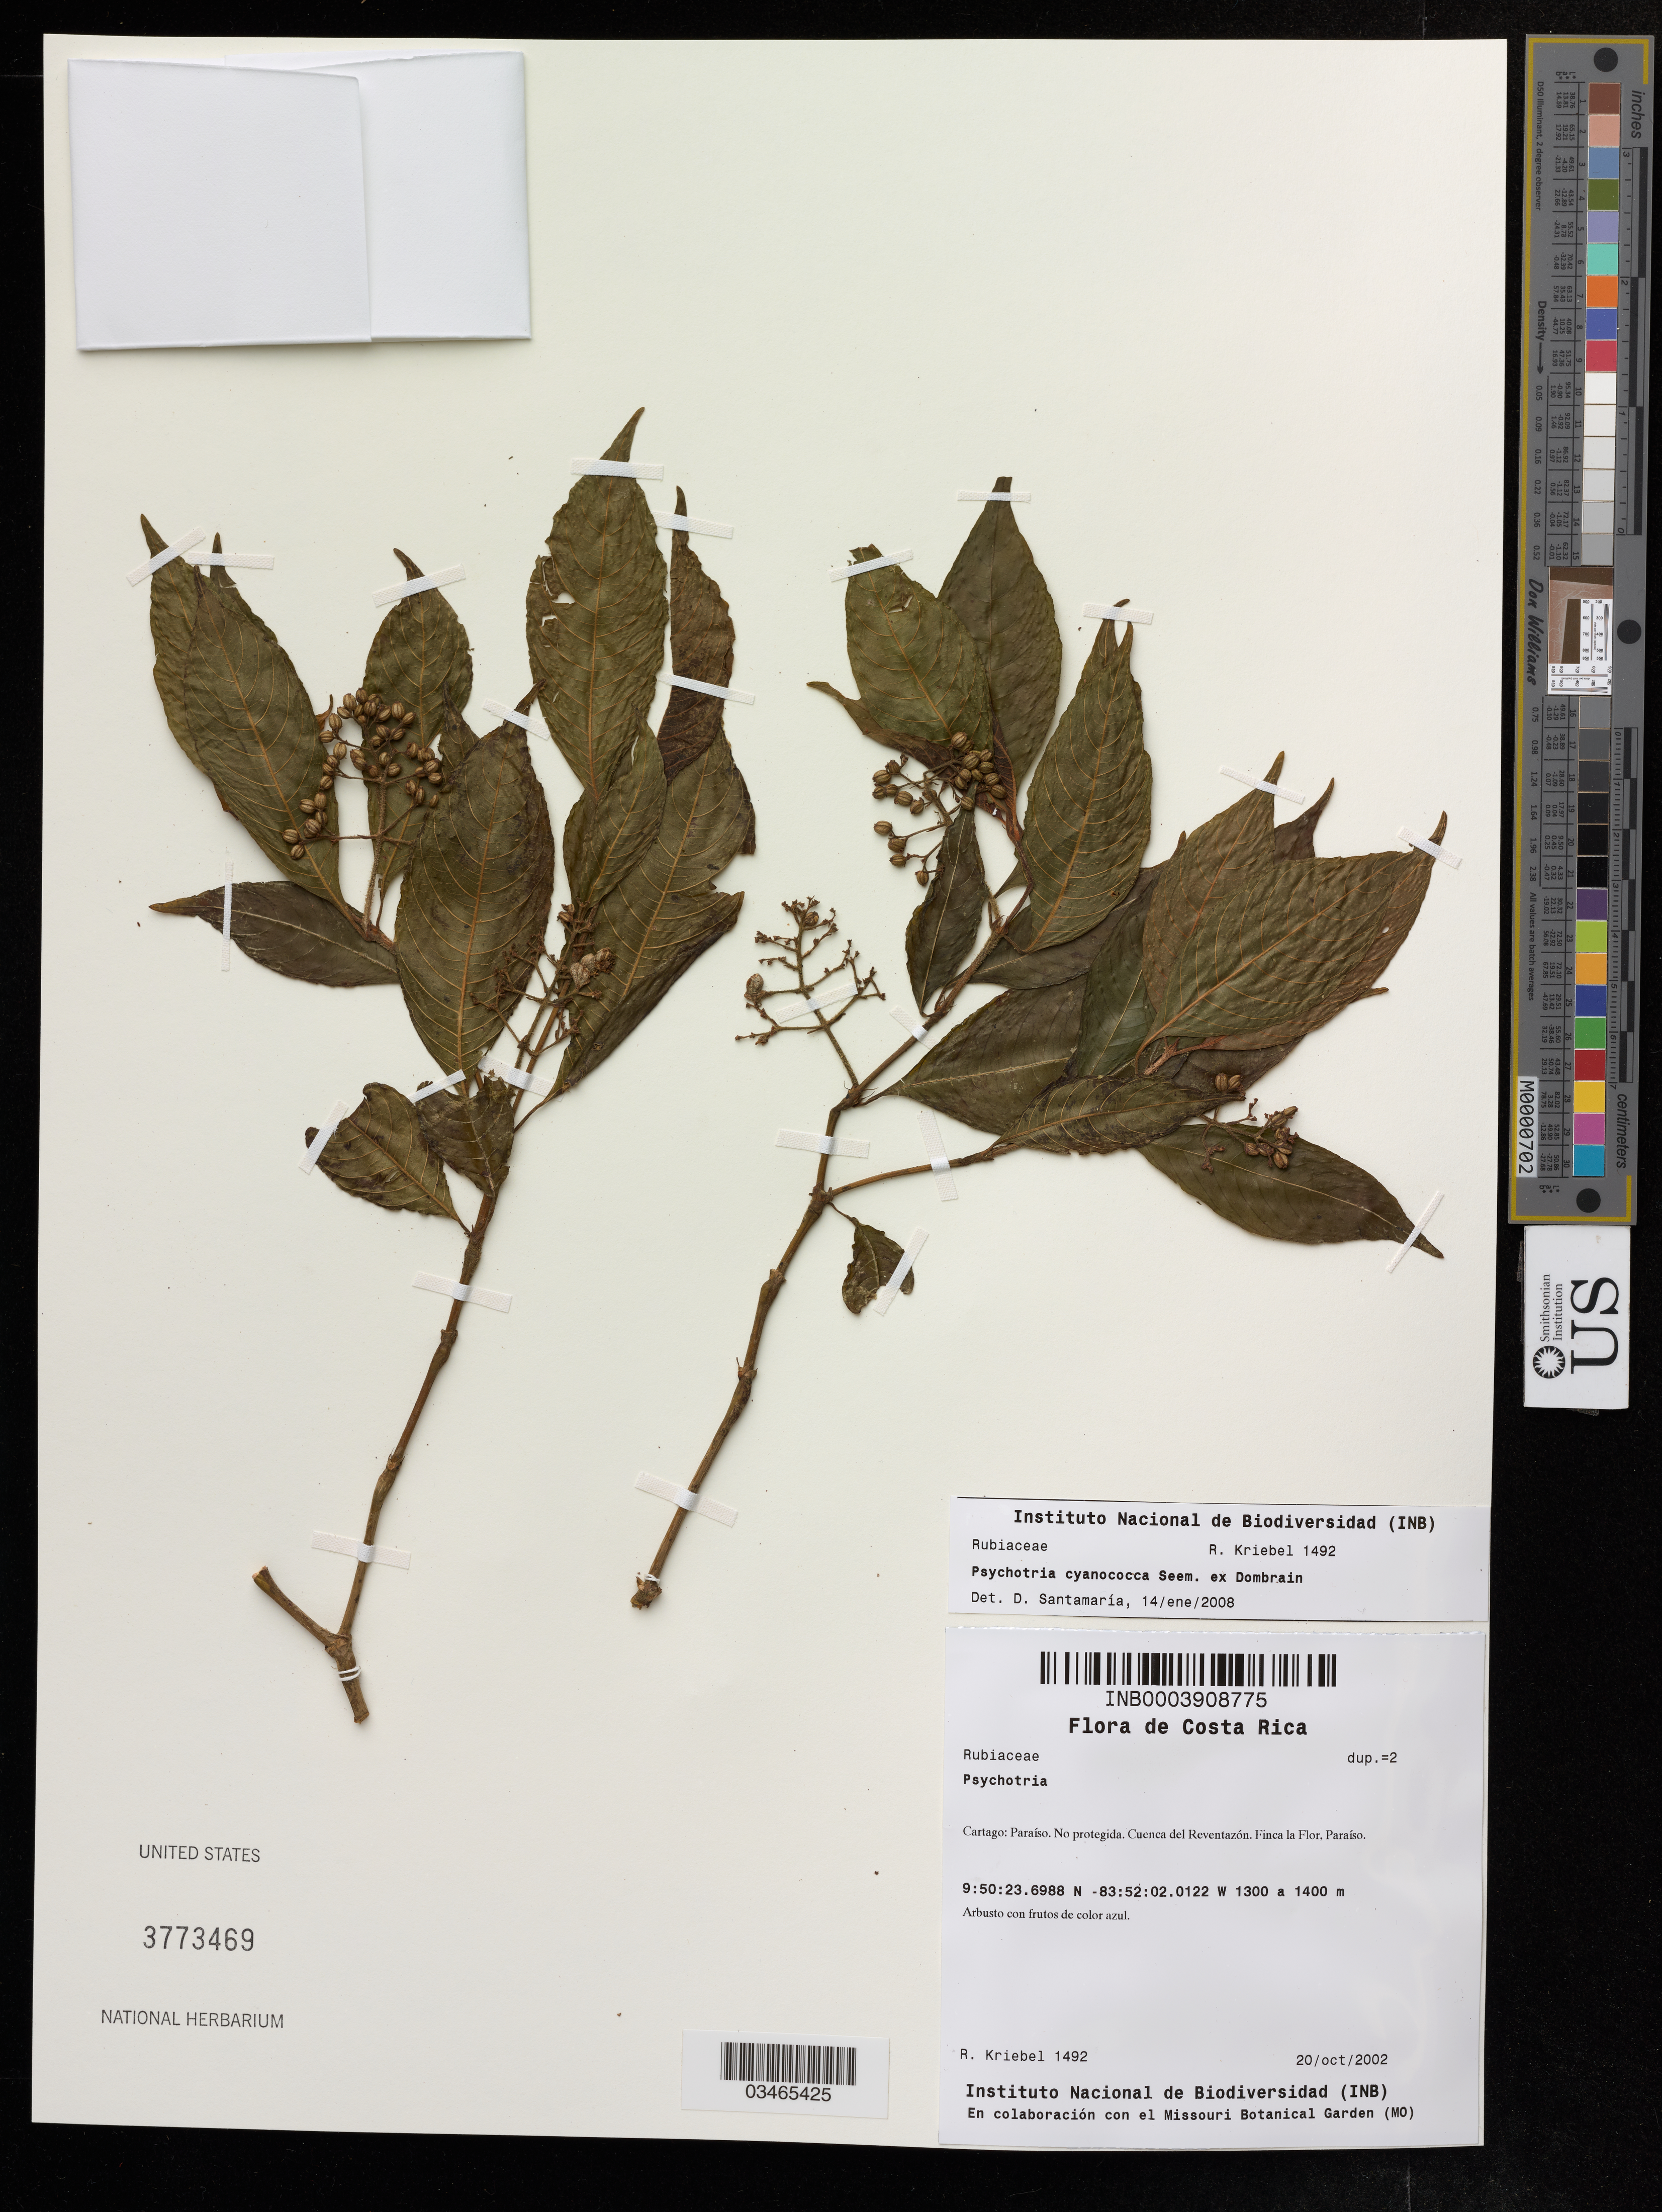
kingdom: Plantae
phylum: Tracheophyta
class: Magnoliopsida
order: Gentianales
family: Rubiaceae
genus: Psychotria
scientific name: Psychotria cyanococca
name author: Seem. ex Dombrain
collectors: R. Kriebel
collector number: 1492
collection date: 2002-10-20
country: Costa Rica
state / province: Cartago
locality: Paraíso. No protegida. Cuenca del Reventazon. Finca la Flor. Paraiso.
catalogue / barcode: US 3773469